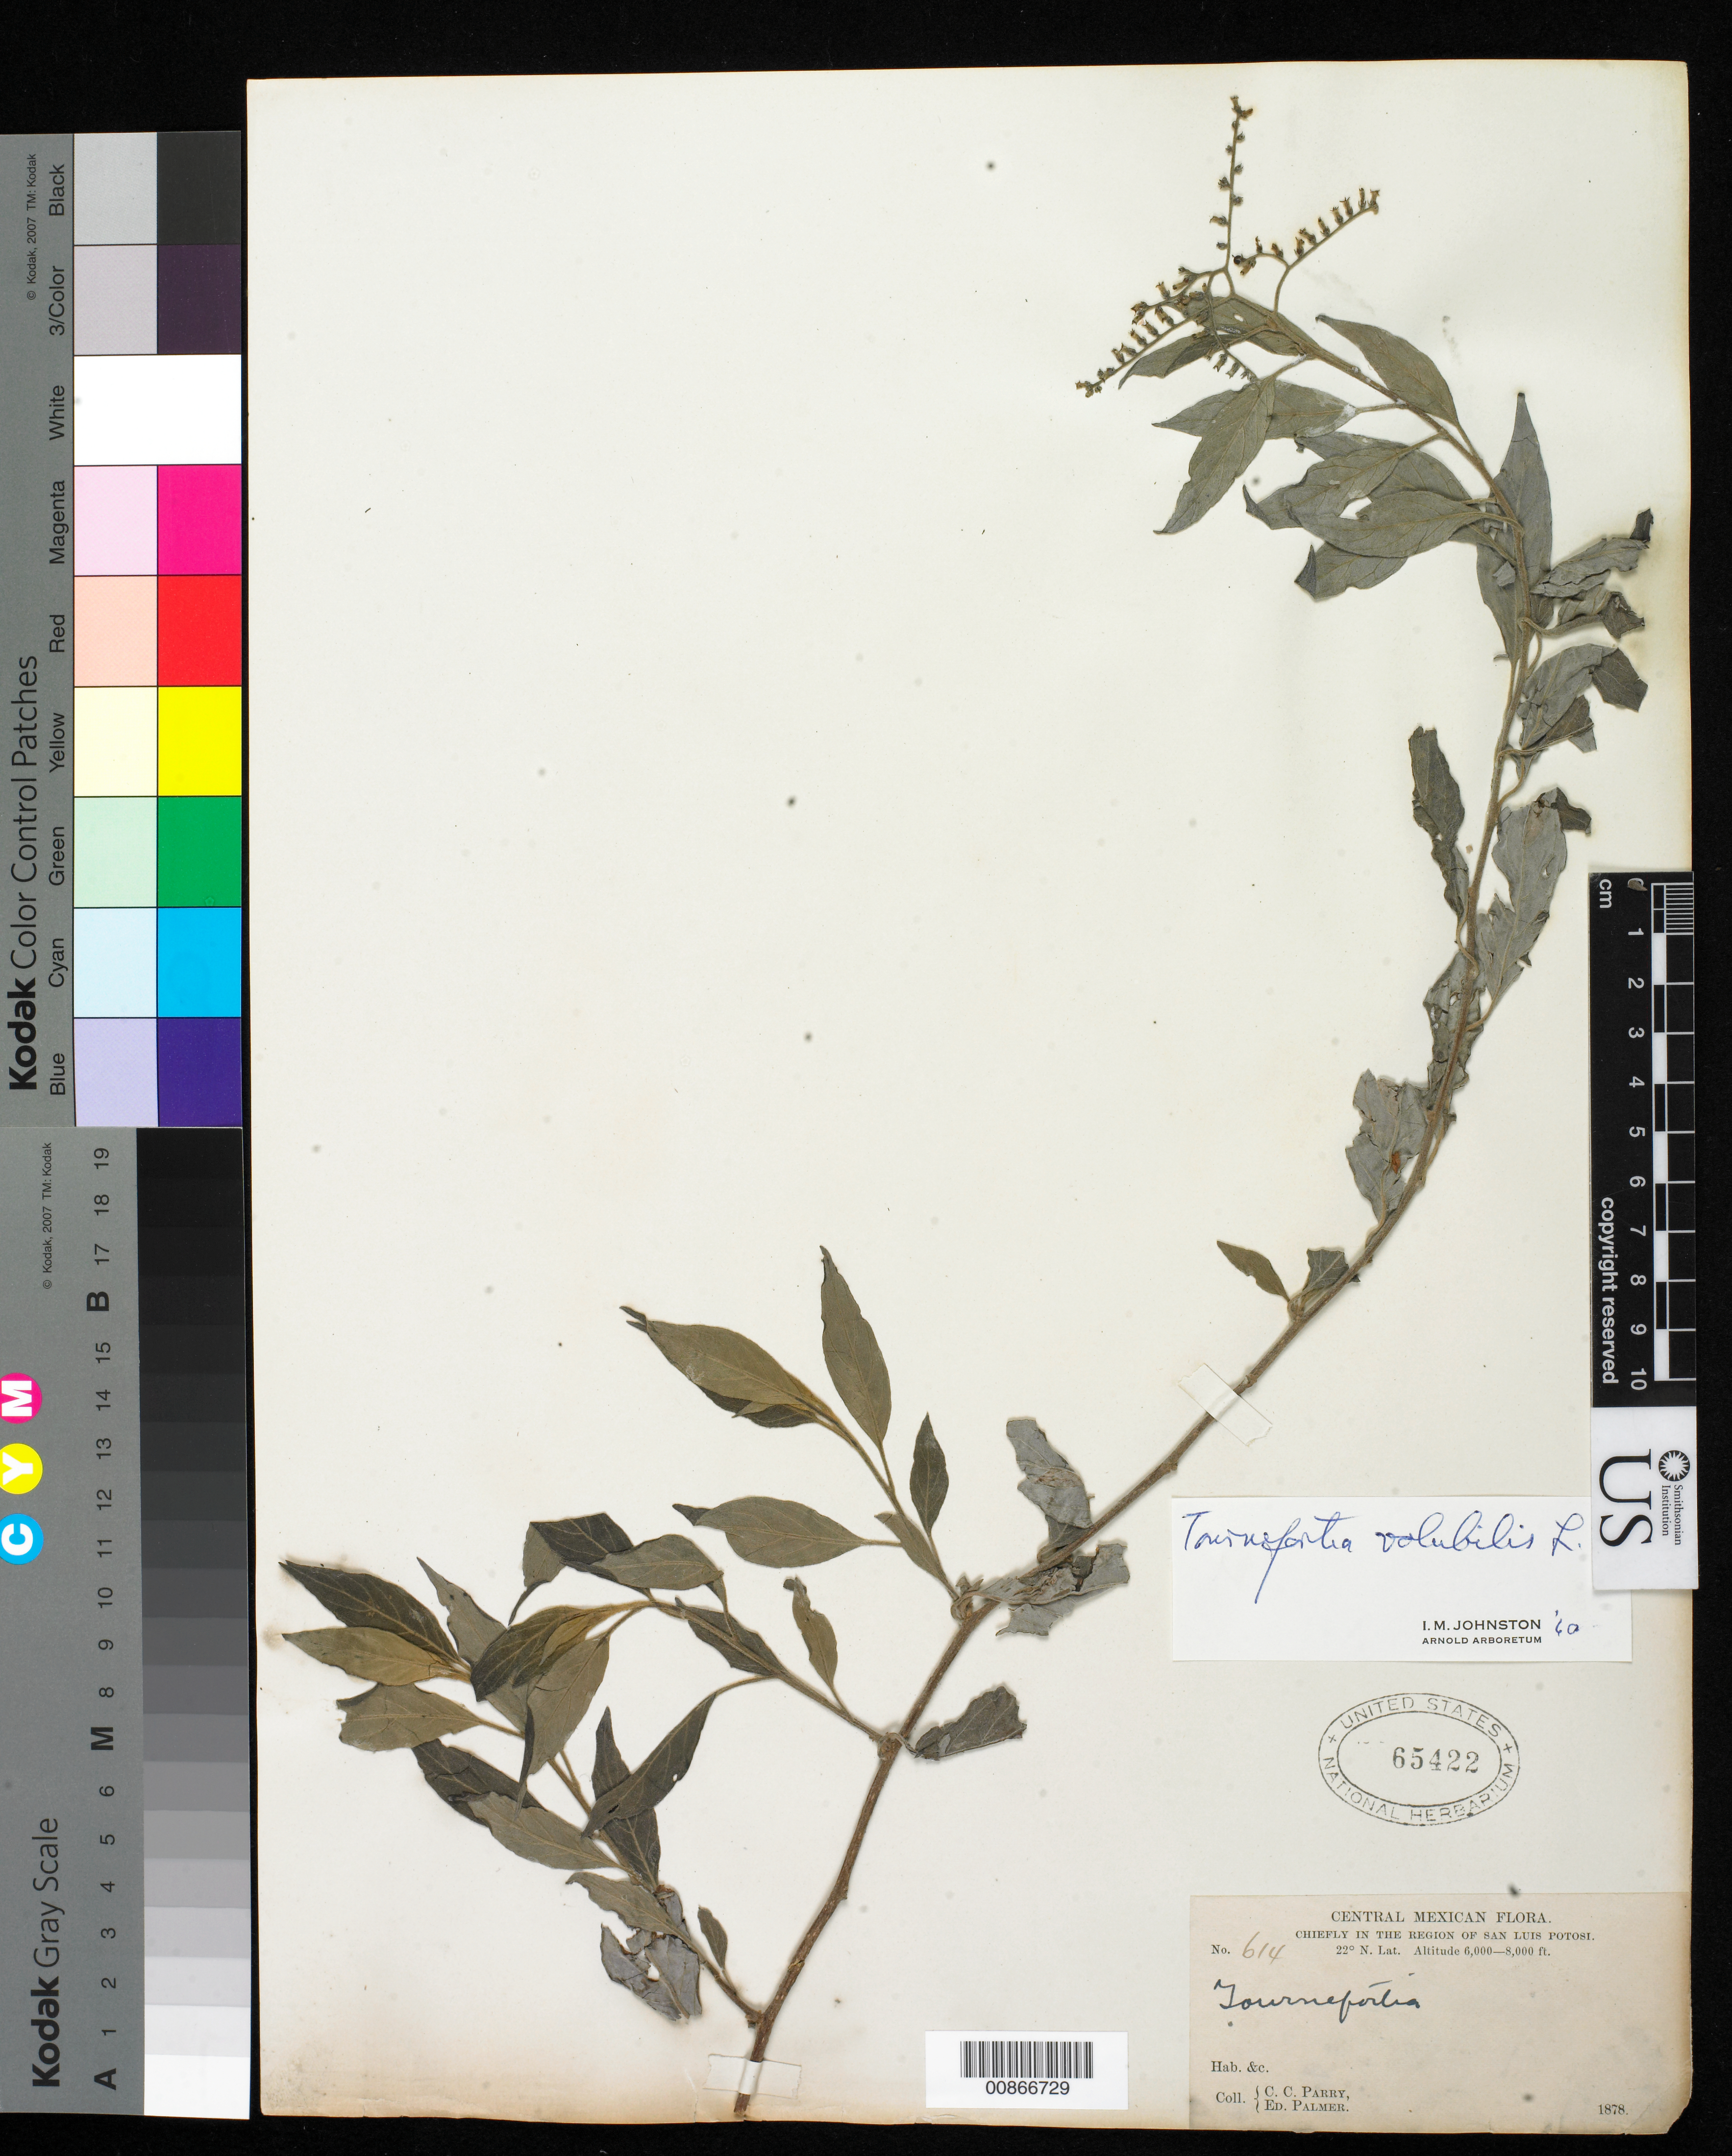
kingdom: Plantae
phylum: Tracheophyta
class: Magnoliopsida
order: Boraginales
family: Heliotropiaceae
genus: Myriopus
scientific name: Myriopus volubilis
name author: (L.) Small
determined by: Feuillet, C.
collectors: C. C. Parry & E. Palmer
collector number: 614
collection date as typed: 1878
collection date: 1878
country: Mexico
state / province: San Luis Potosí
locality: Chiefly in the region of San Luis Potosí.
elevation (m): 1829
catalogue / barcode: US 65422